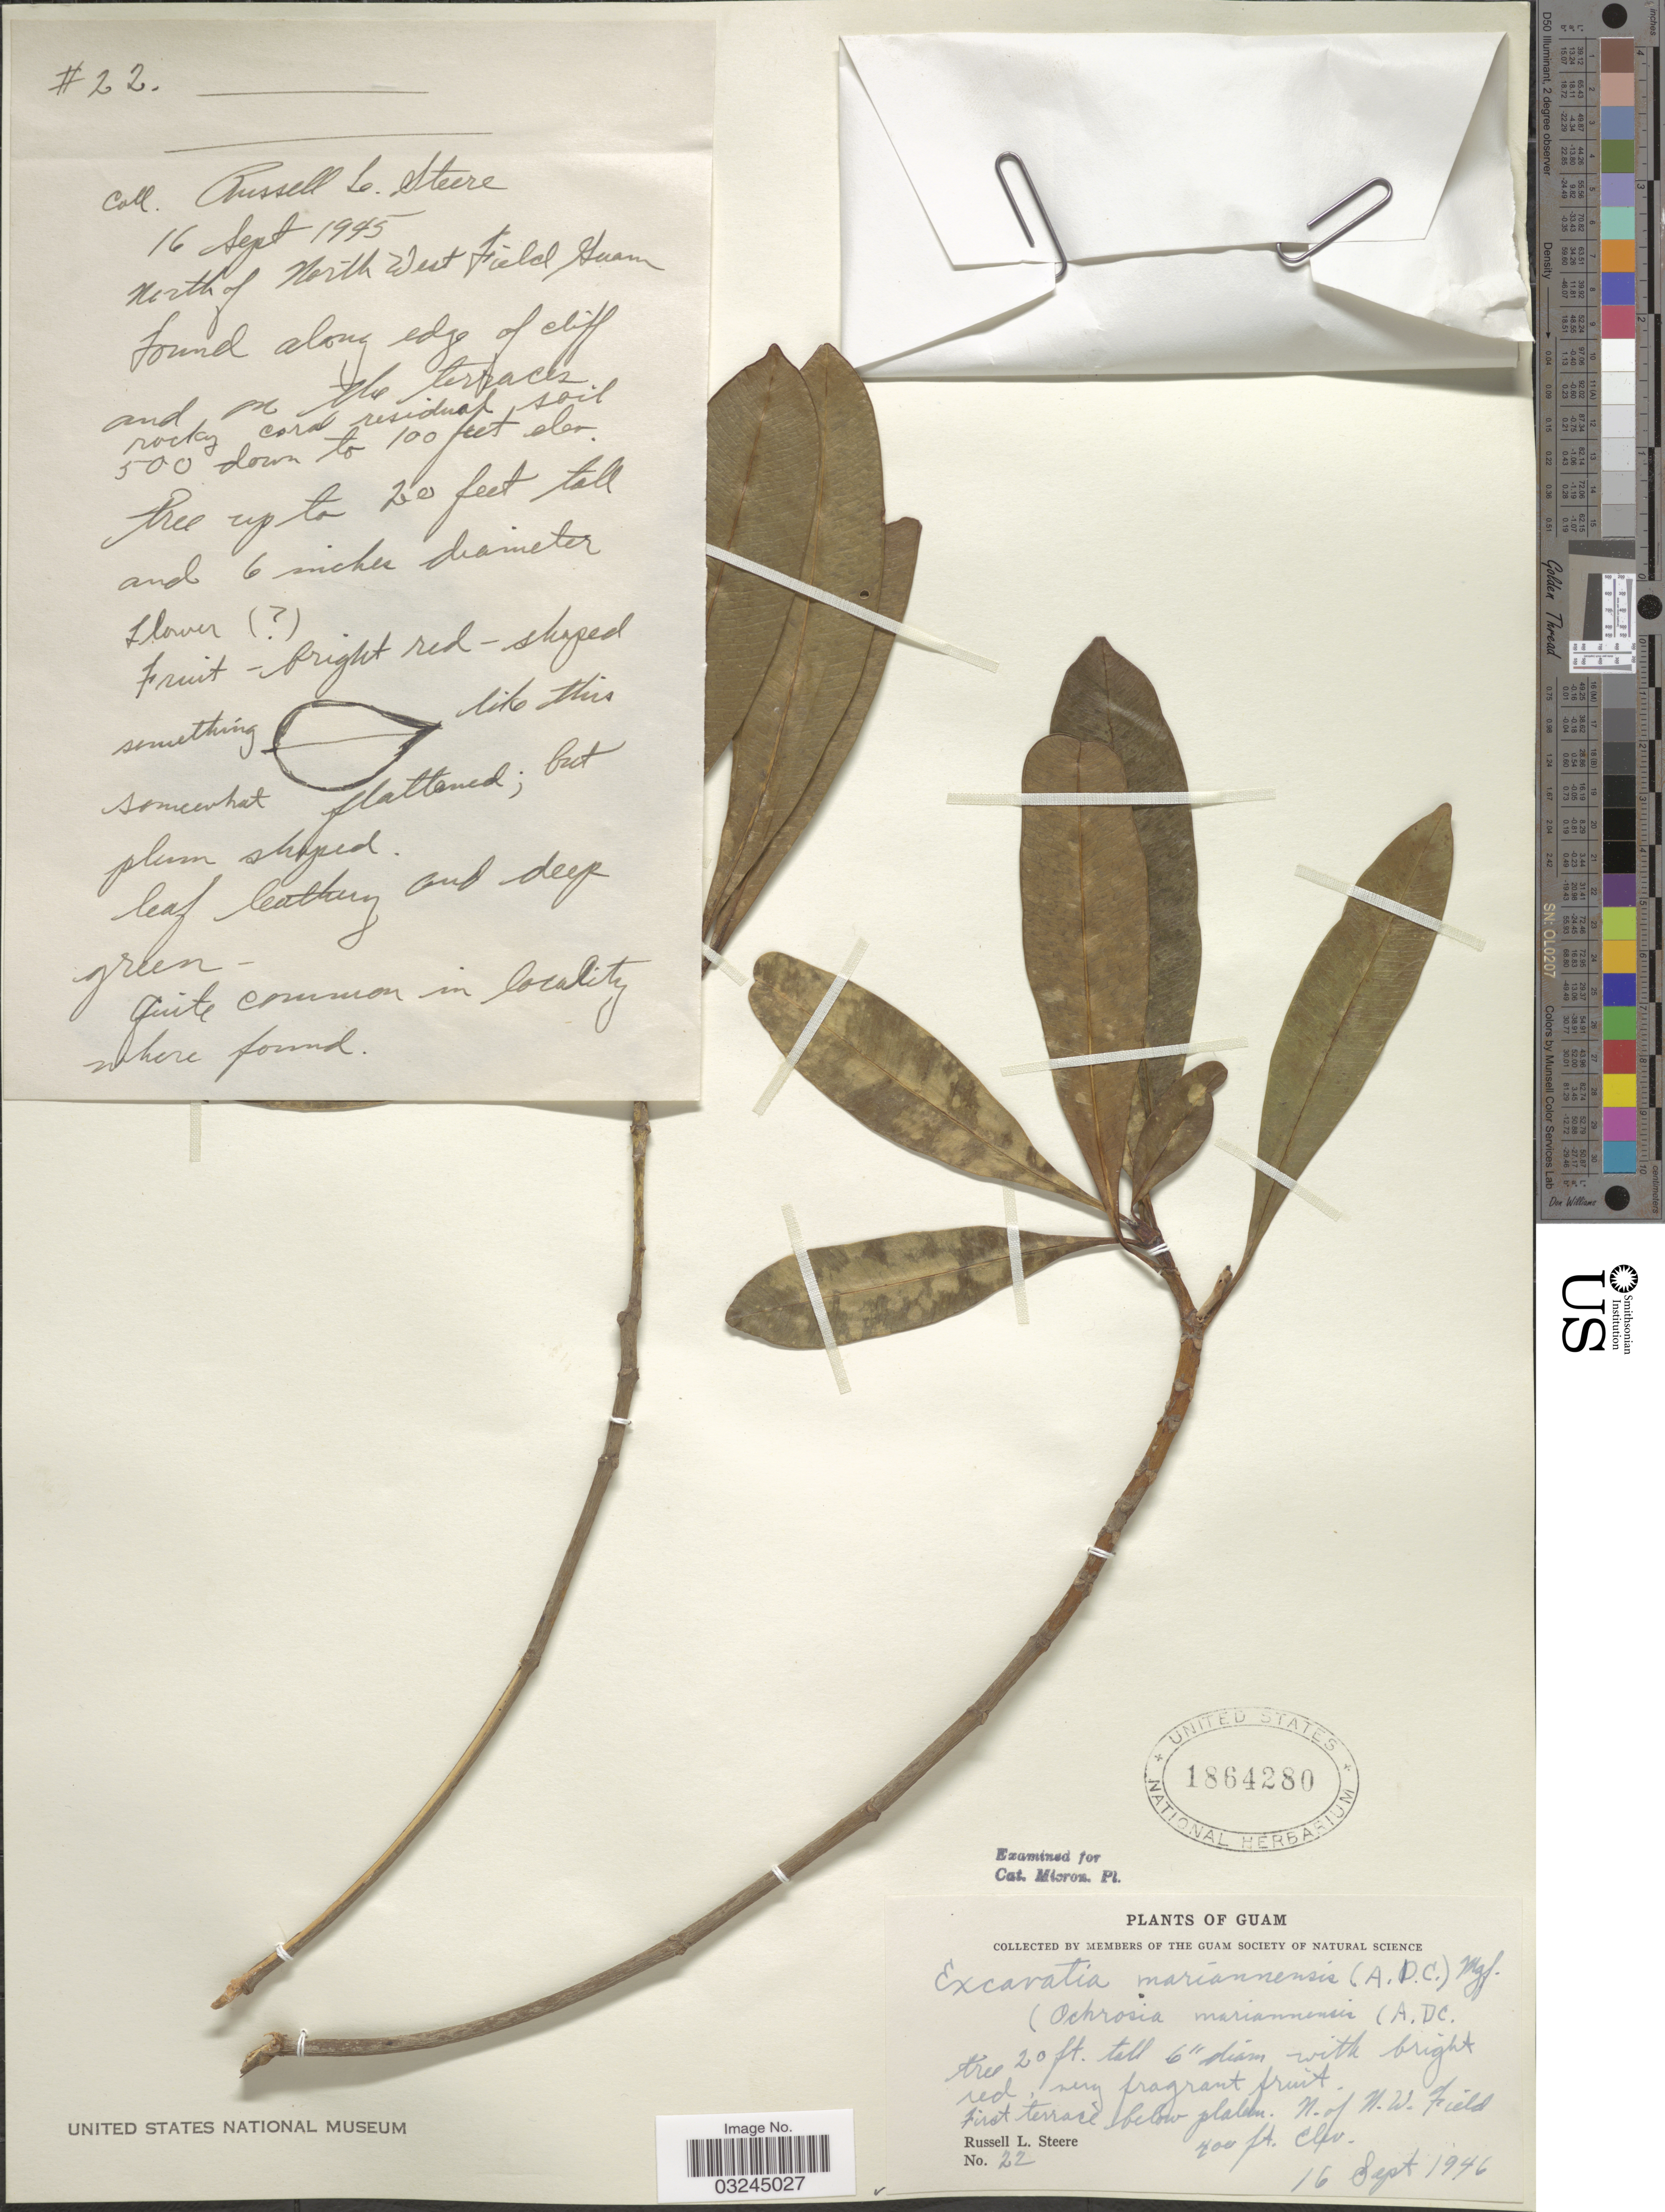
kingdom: Plantae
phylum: Tracheophyta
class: Magnoliopsida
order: Gentianales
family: Apocynaceae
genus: Ochrosia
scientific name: Ochrosia mariannensis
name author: A. DC.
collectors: R. L. Steere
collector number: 22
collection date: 1945-09-16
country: Guam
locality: North of North West Field.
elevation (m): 122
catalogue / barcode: US 1864280